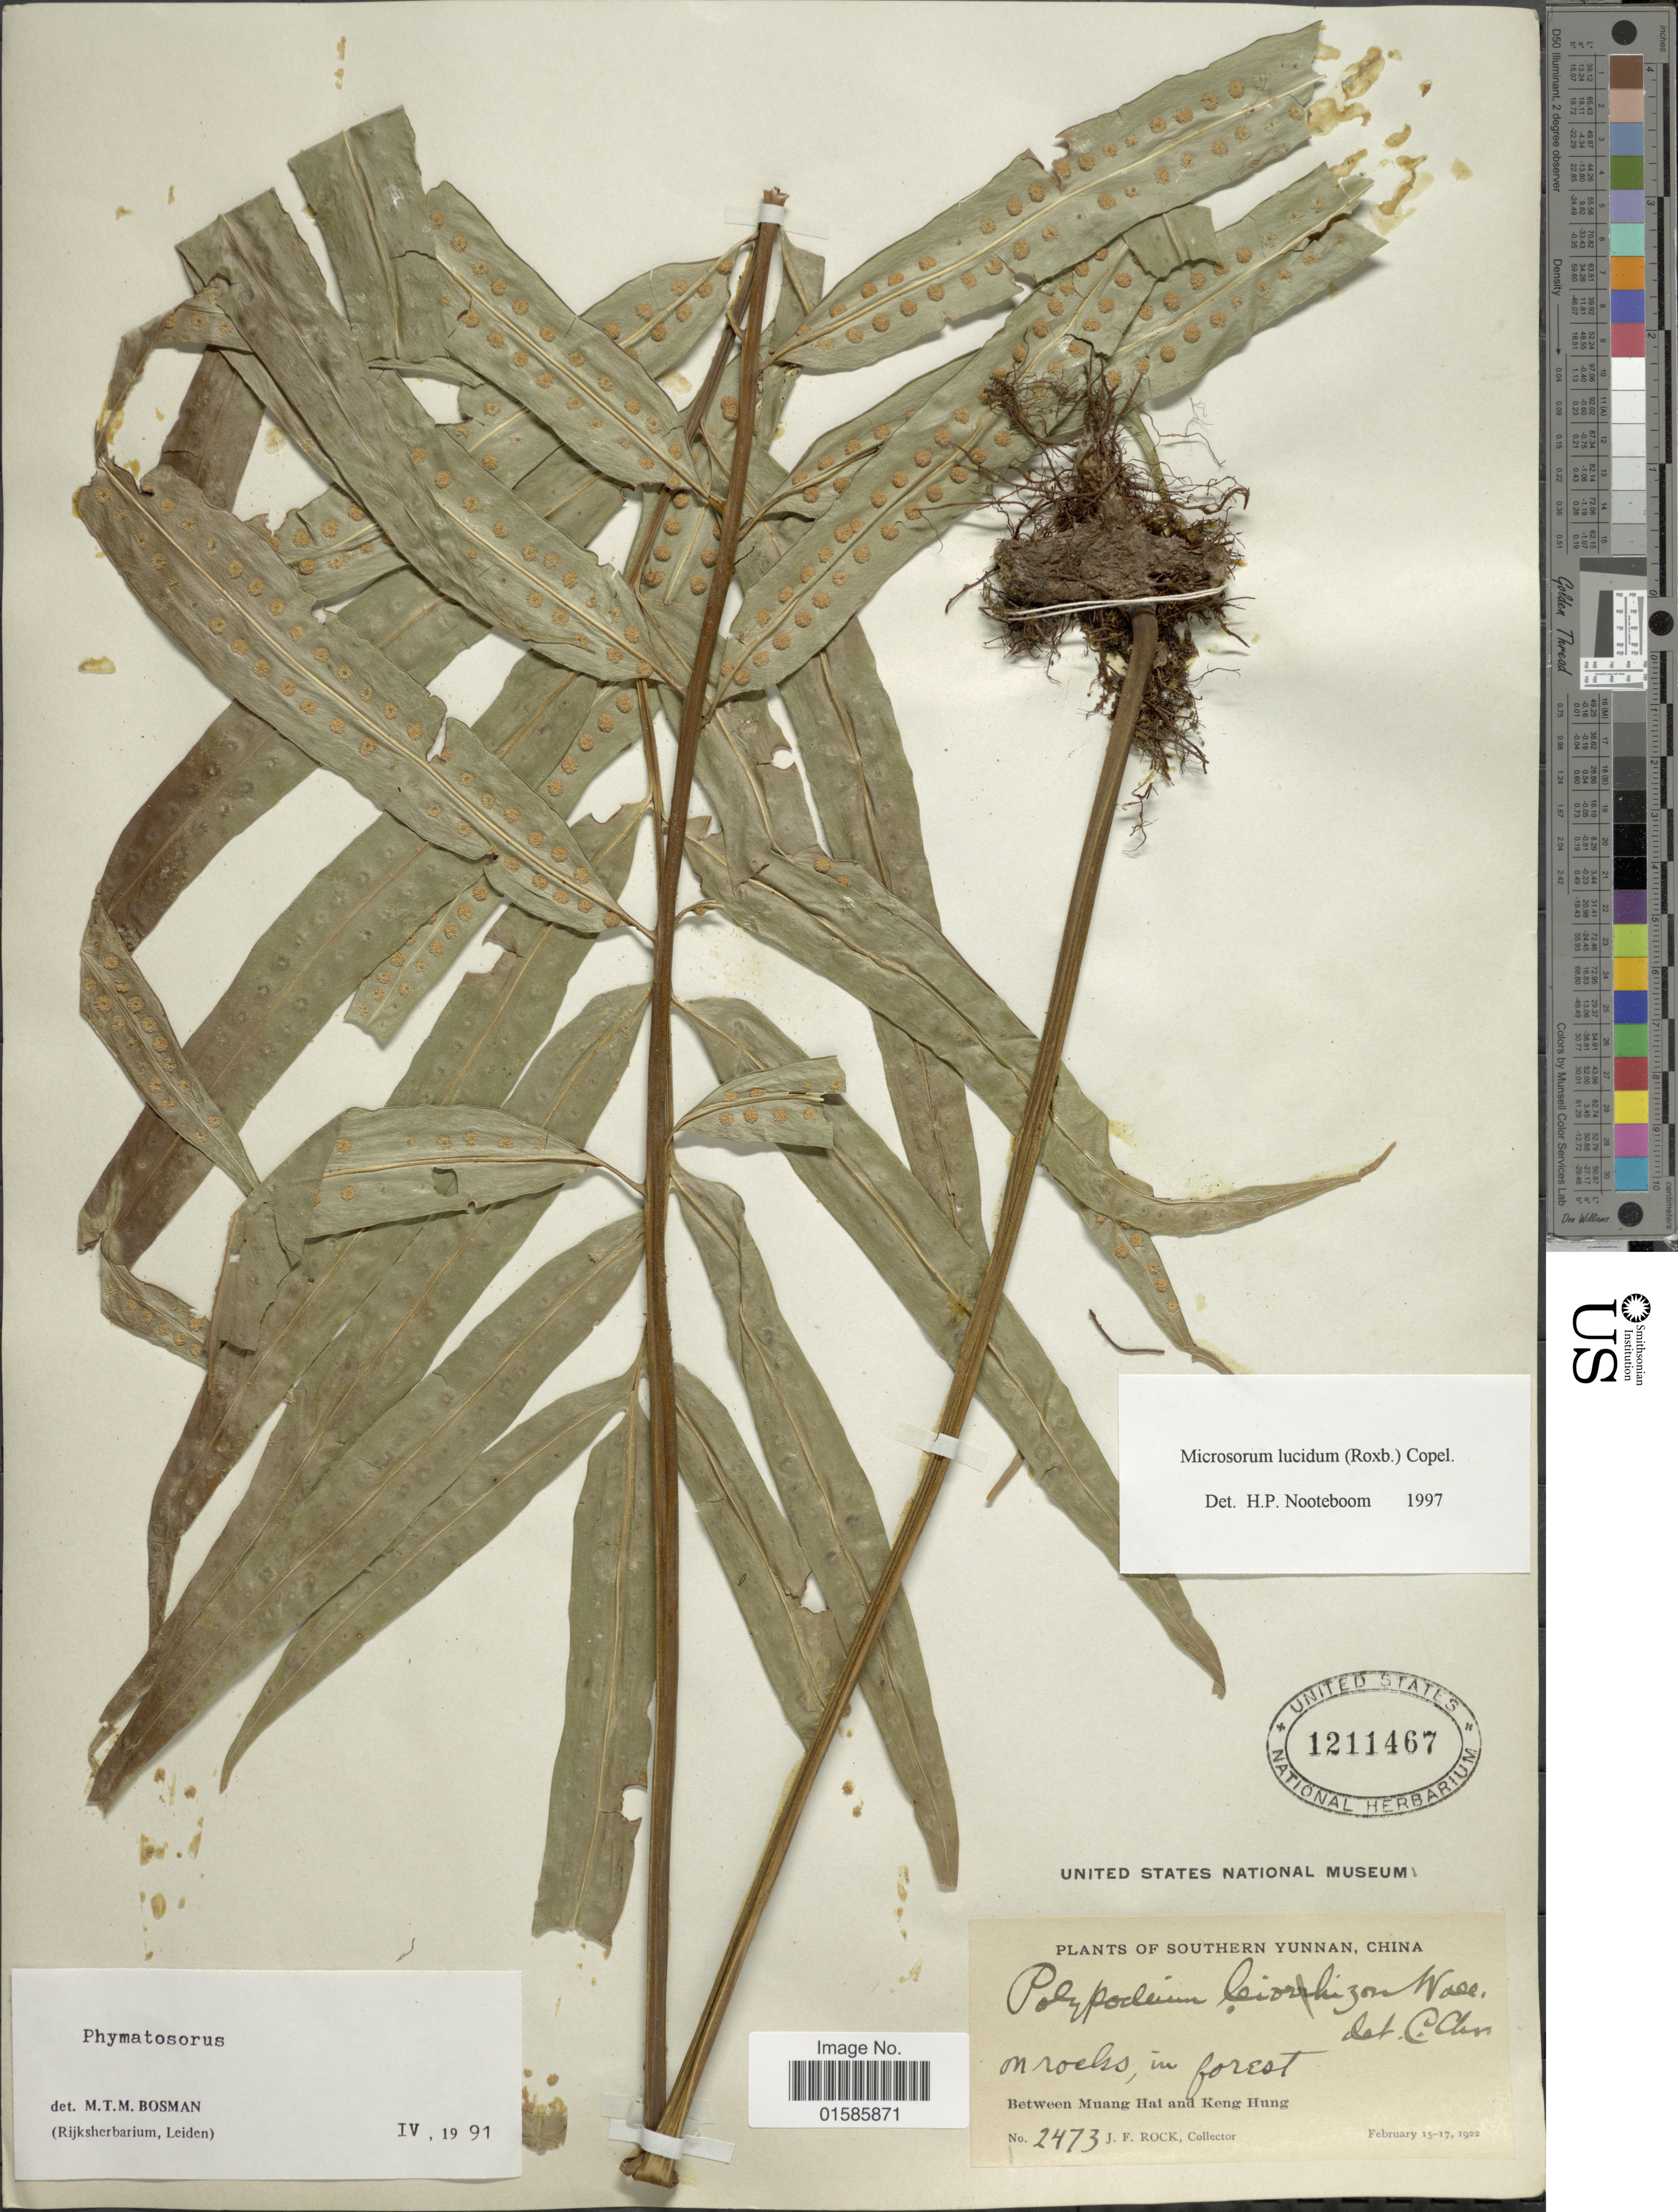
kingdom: Plantae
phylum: Tracheophyta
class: Polypodiopsida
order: Polypodiales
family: Polypodiaceae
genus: Microsorum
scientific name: Microsorum lucidum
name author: (Roxb. ex Griff.) Copel.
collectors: J. Rock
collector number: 2473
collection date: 1922-02-15/1922-02-17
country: China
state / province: Yunnan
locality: Southern Yunnan, Between Muan Hai and keng Hung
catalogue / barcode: US 1211467